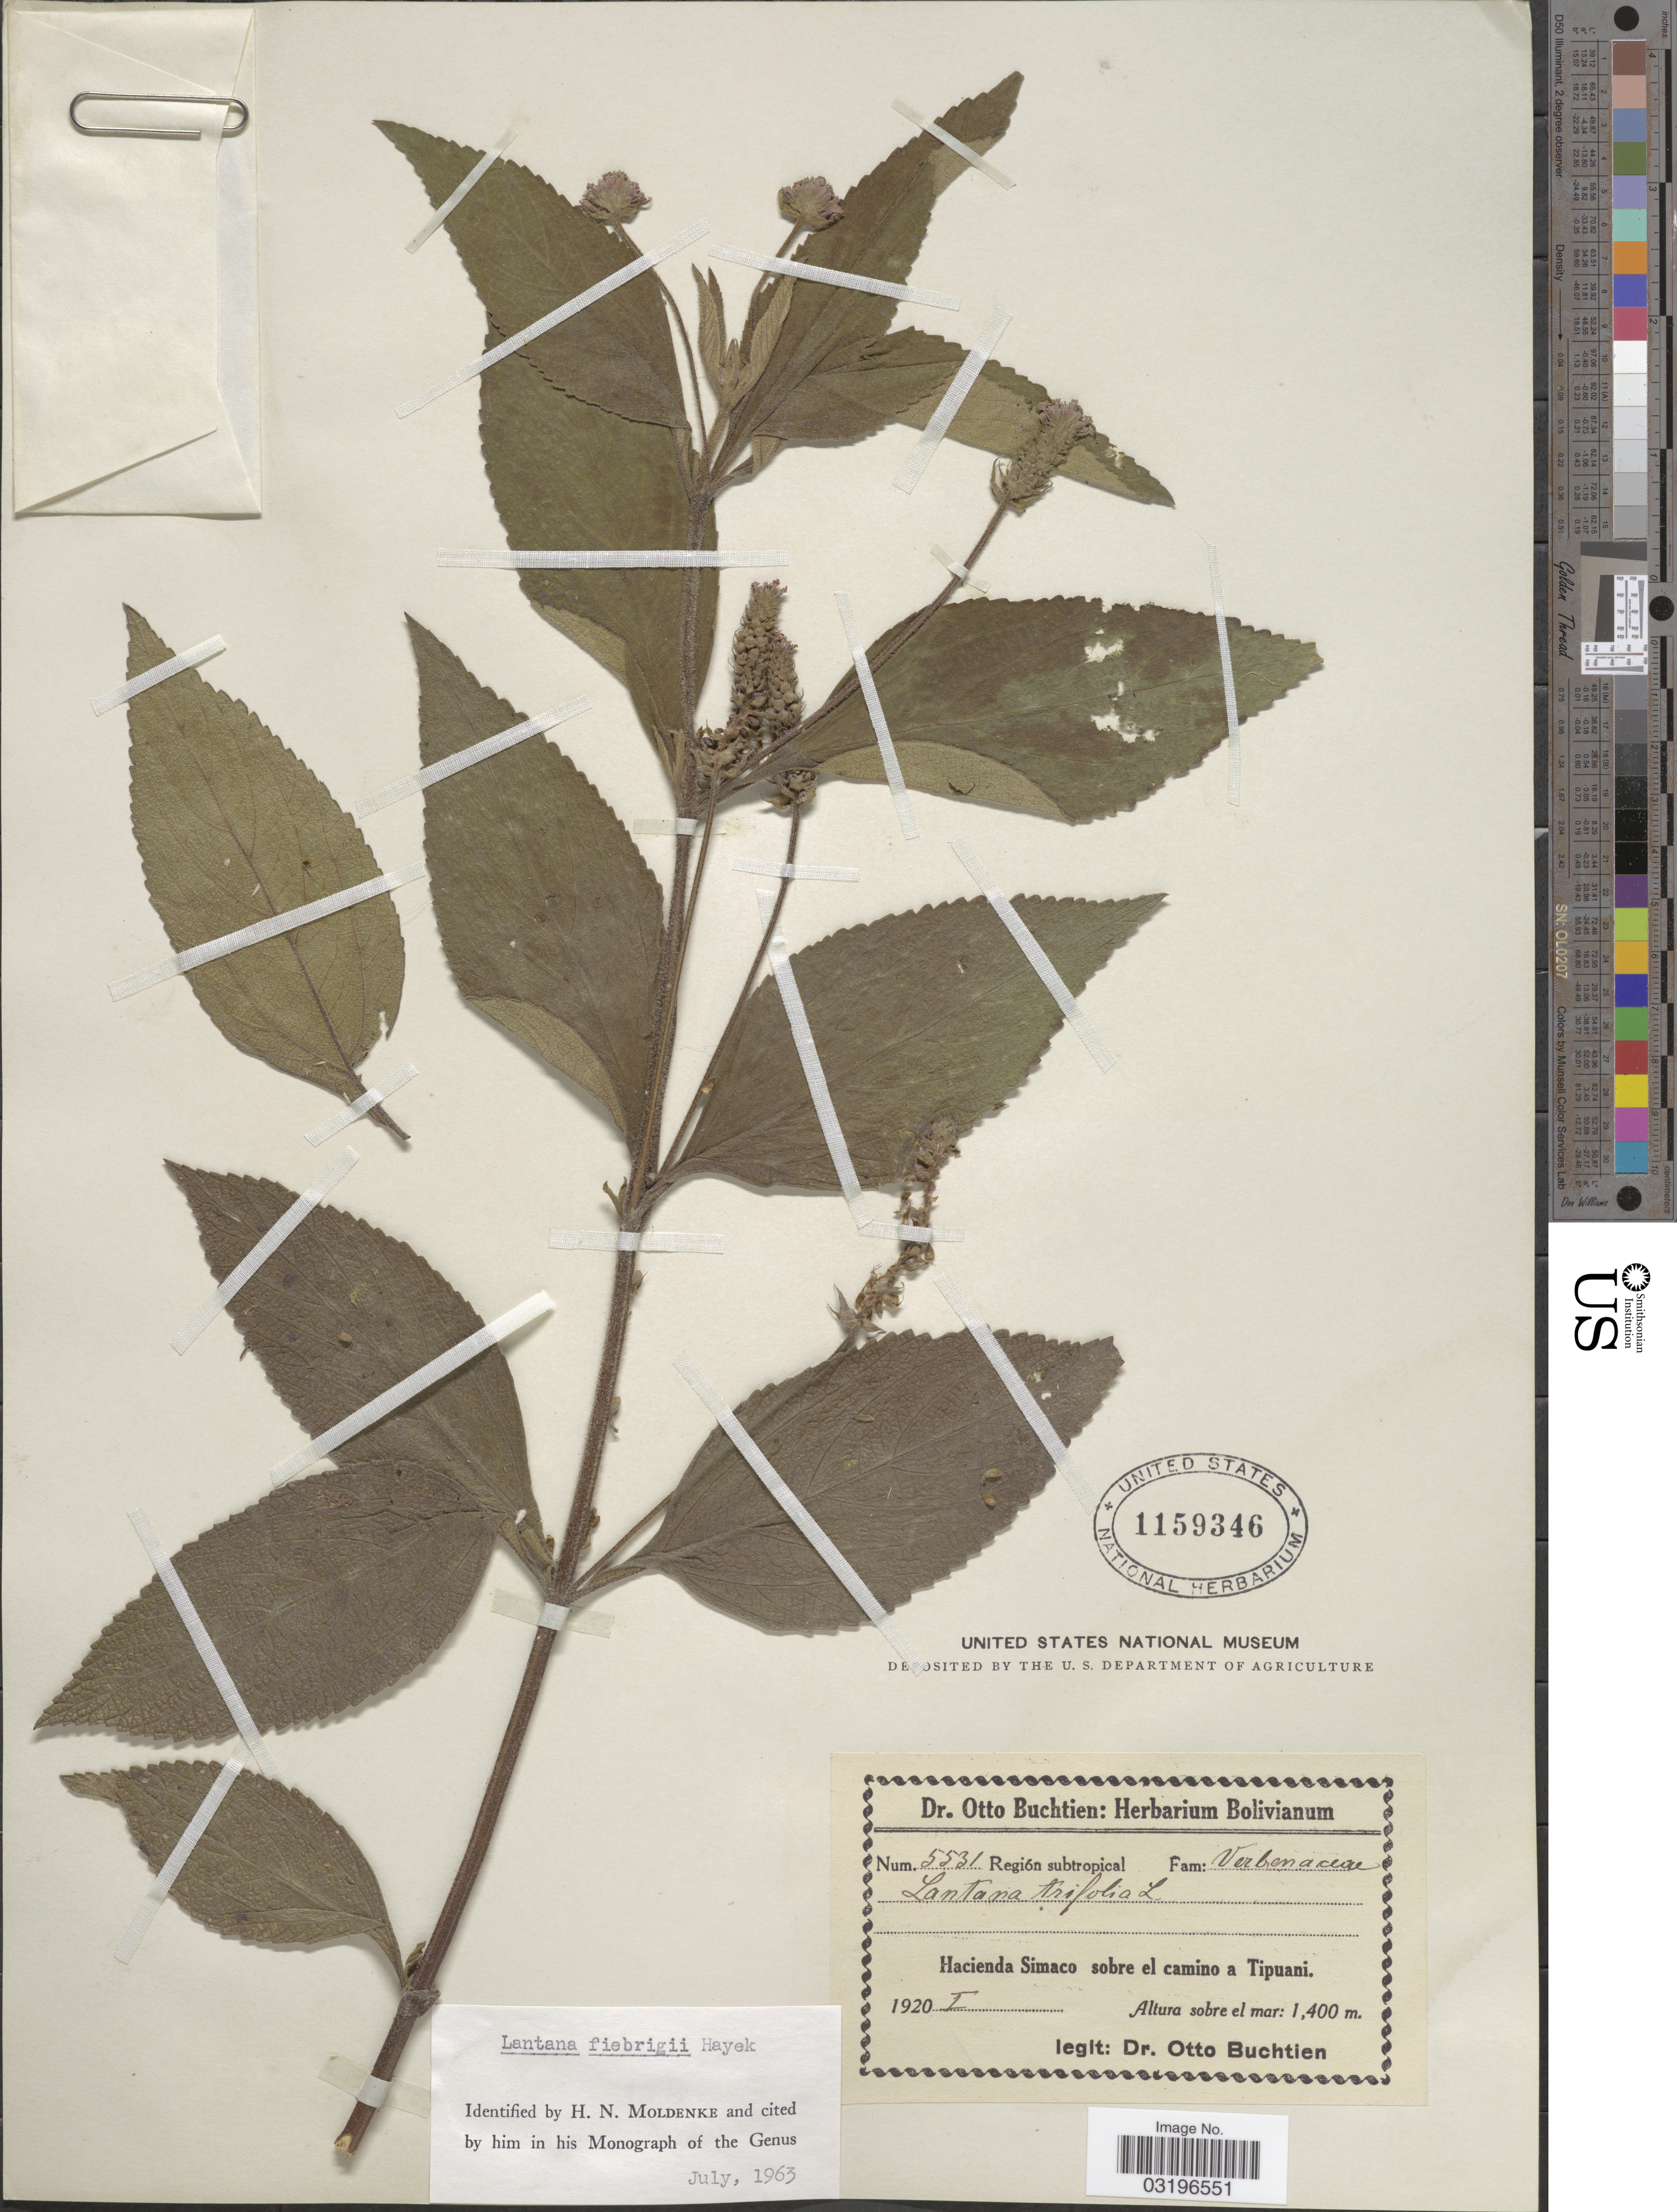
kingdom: Plantae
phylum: Tracheophyta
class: Magnoliopsida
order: Lamiales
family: Verbenaceae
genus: Lantana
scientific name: Lantana fiebrigii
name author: Hayek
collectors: O. Buchtien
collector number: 5531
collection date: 1920-01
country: Bolivia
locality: Región subtropical. Hacienda Simaco sobre el camino a Tipuani.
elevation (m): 1400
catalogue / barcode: US 1159346